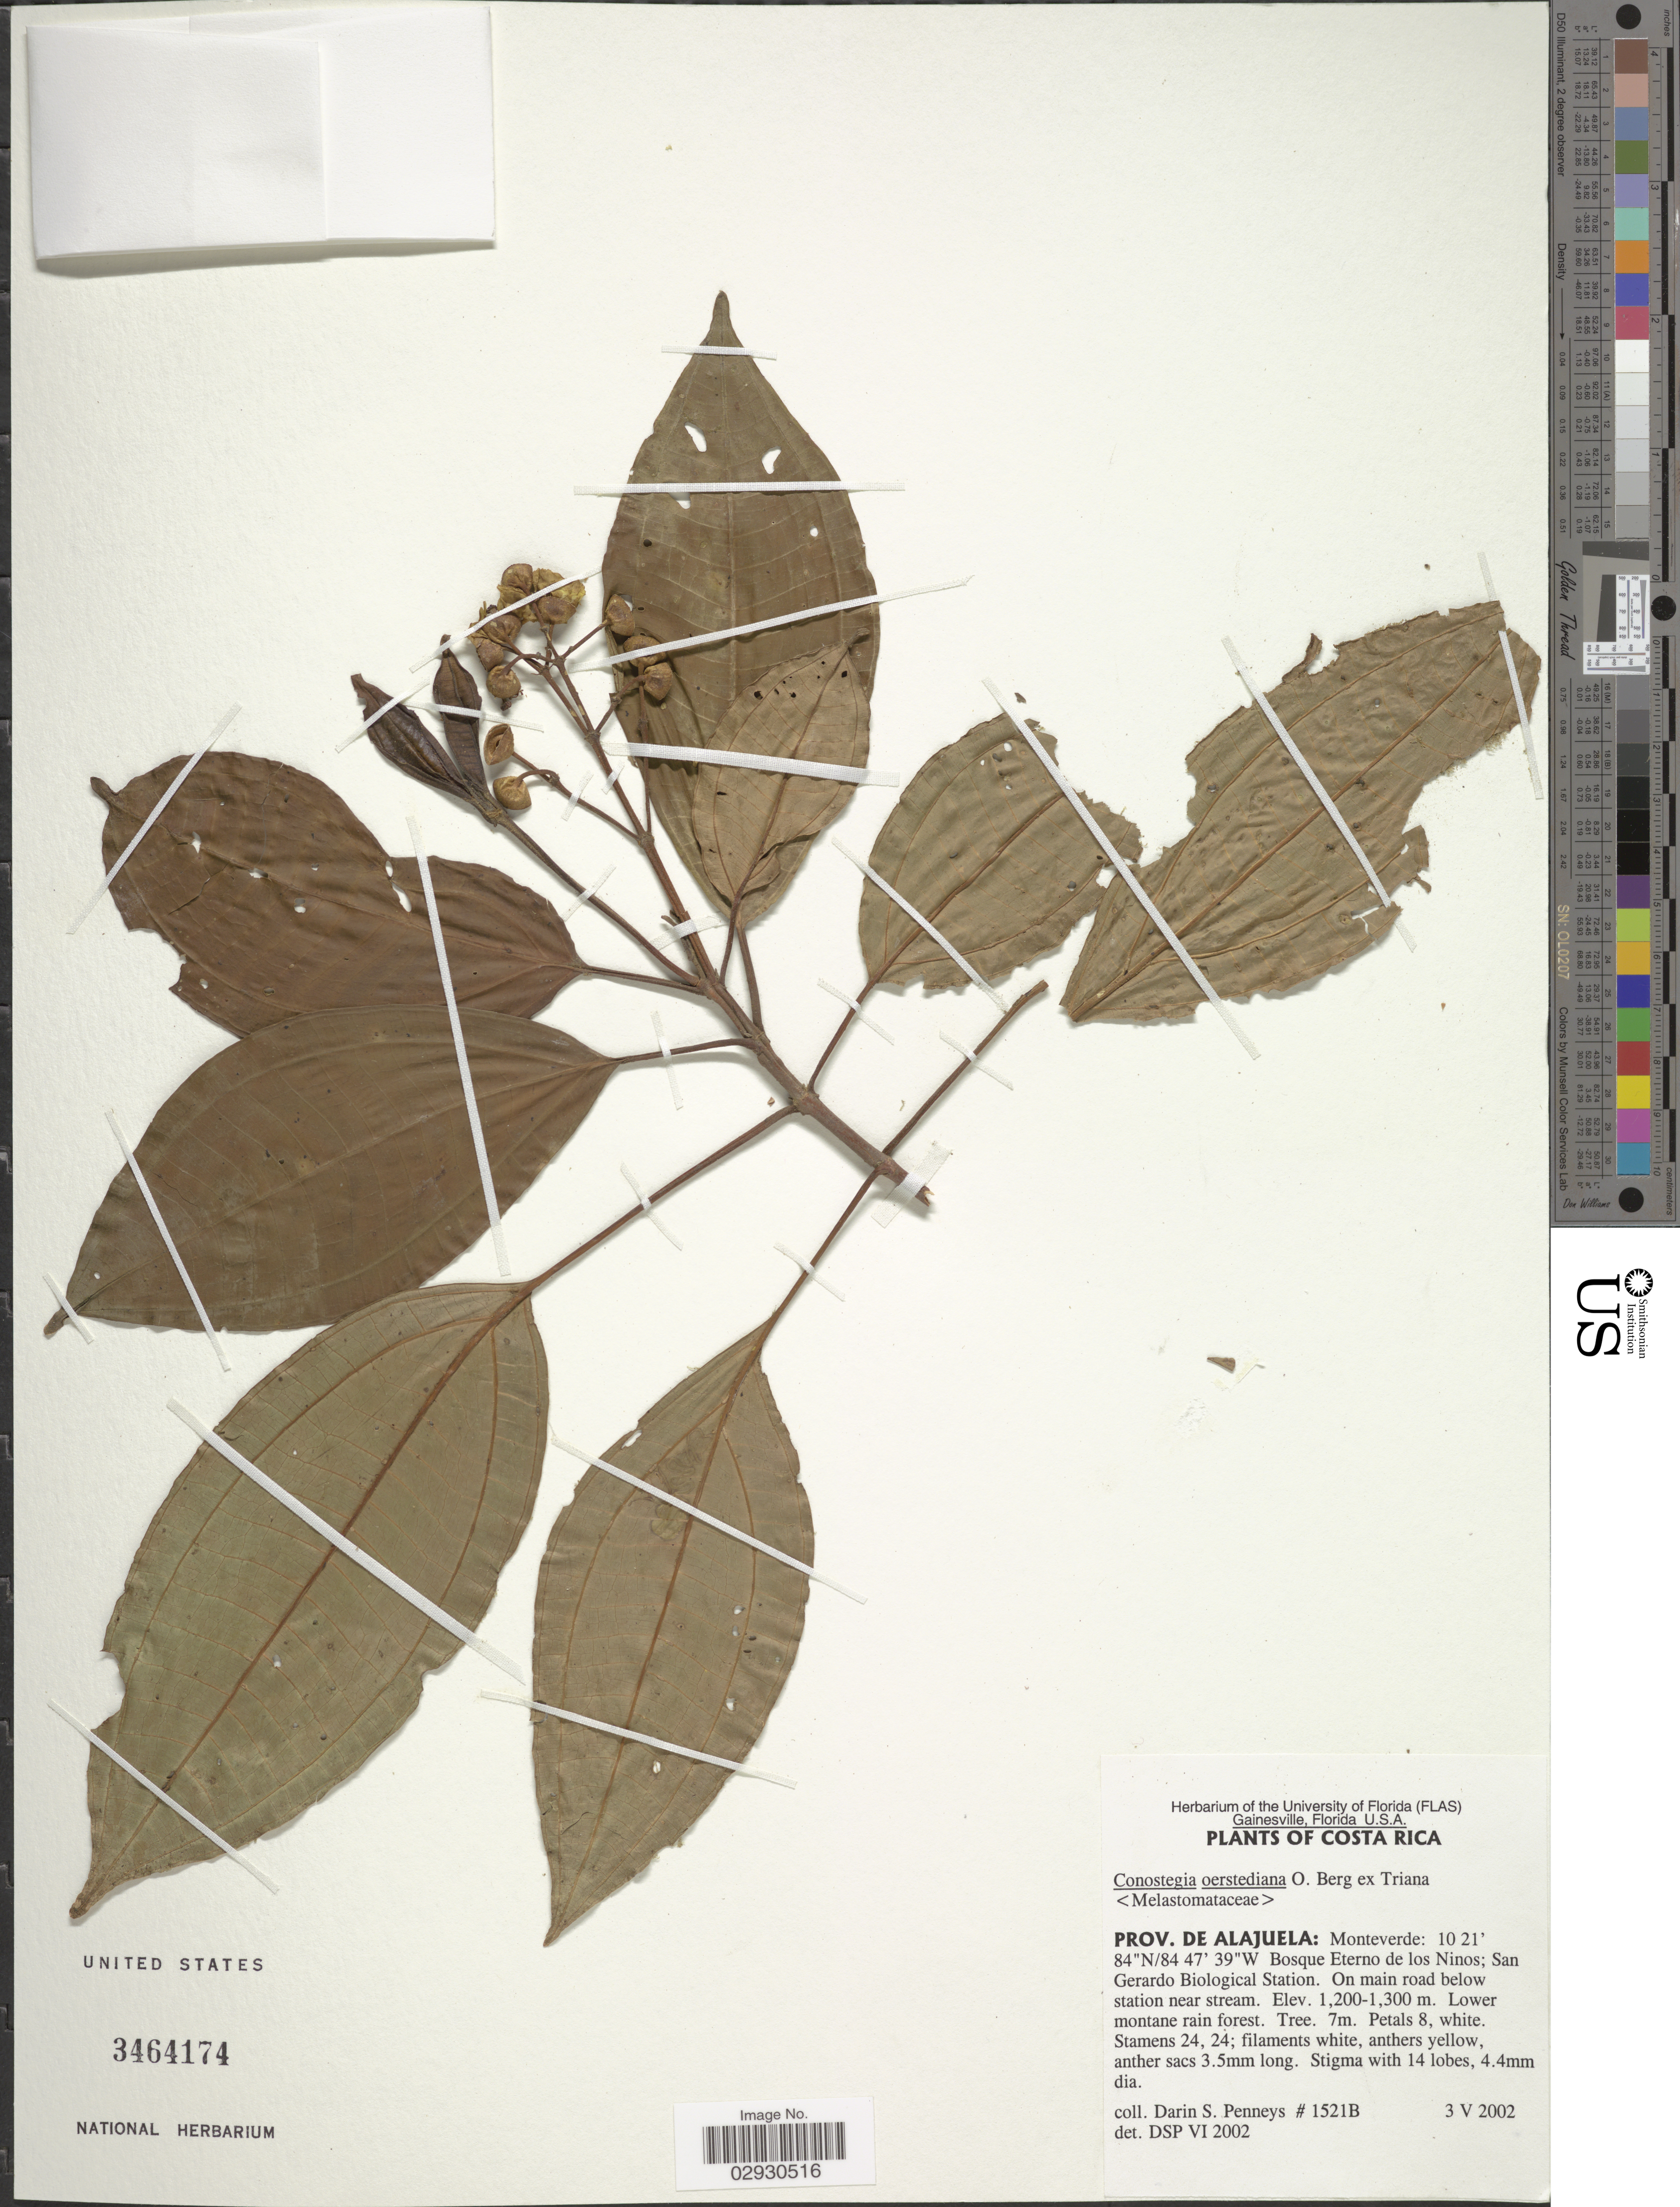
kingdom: Plantae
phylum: Tracheophyta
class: Magnoliopsida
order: Myrtales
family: Melastomataceae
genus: Conostegia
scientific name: Conostegia oerstediana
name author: O. Berg ex Triana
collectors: D. S. Penneys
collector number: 1521B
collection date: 2002-05-03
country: Costa Rica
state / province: Alajuela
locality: Monteverde, Bosque Eterno de los Ninos, San Gerardo Biological Station.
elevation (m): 1200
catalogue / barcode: US 3464174